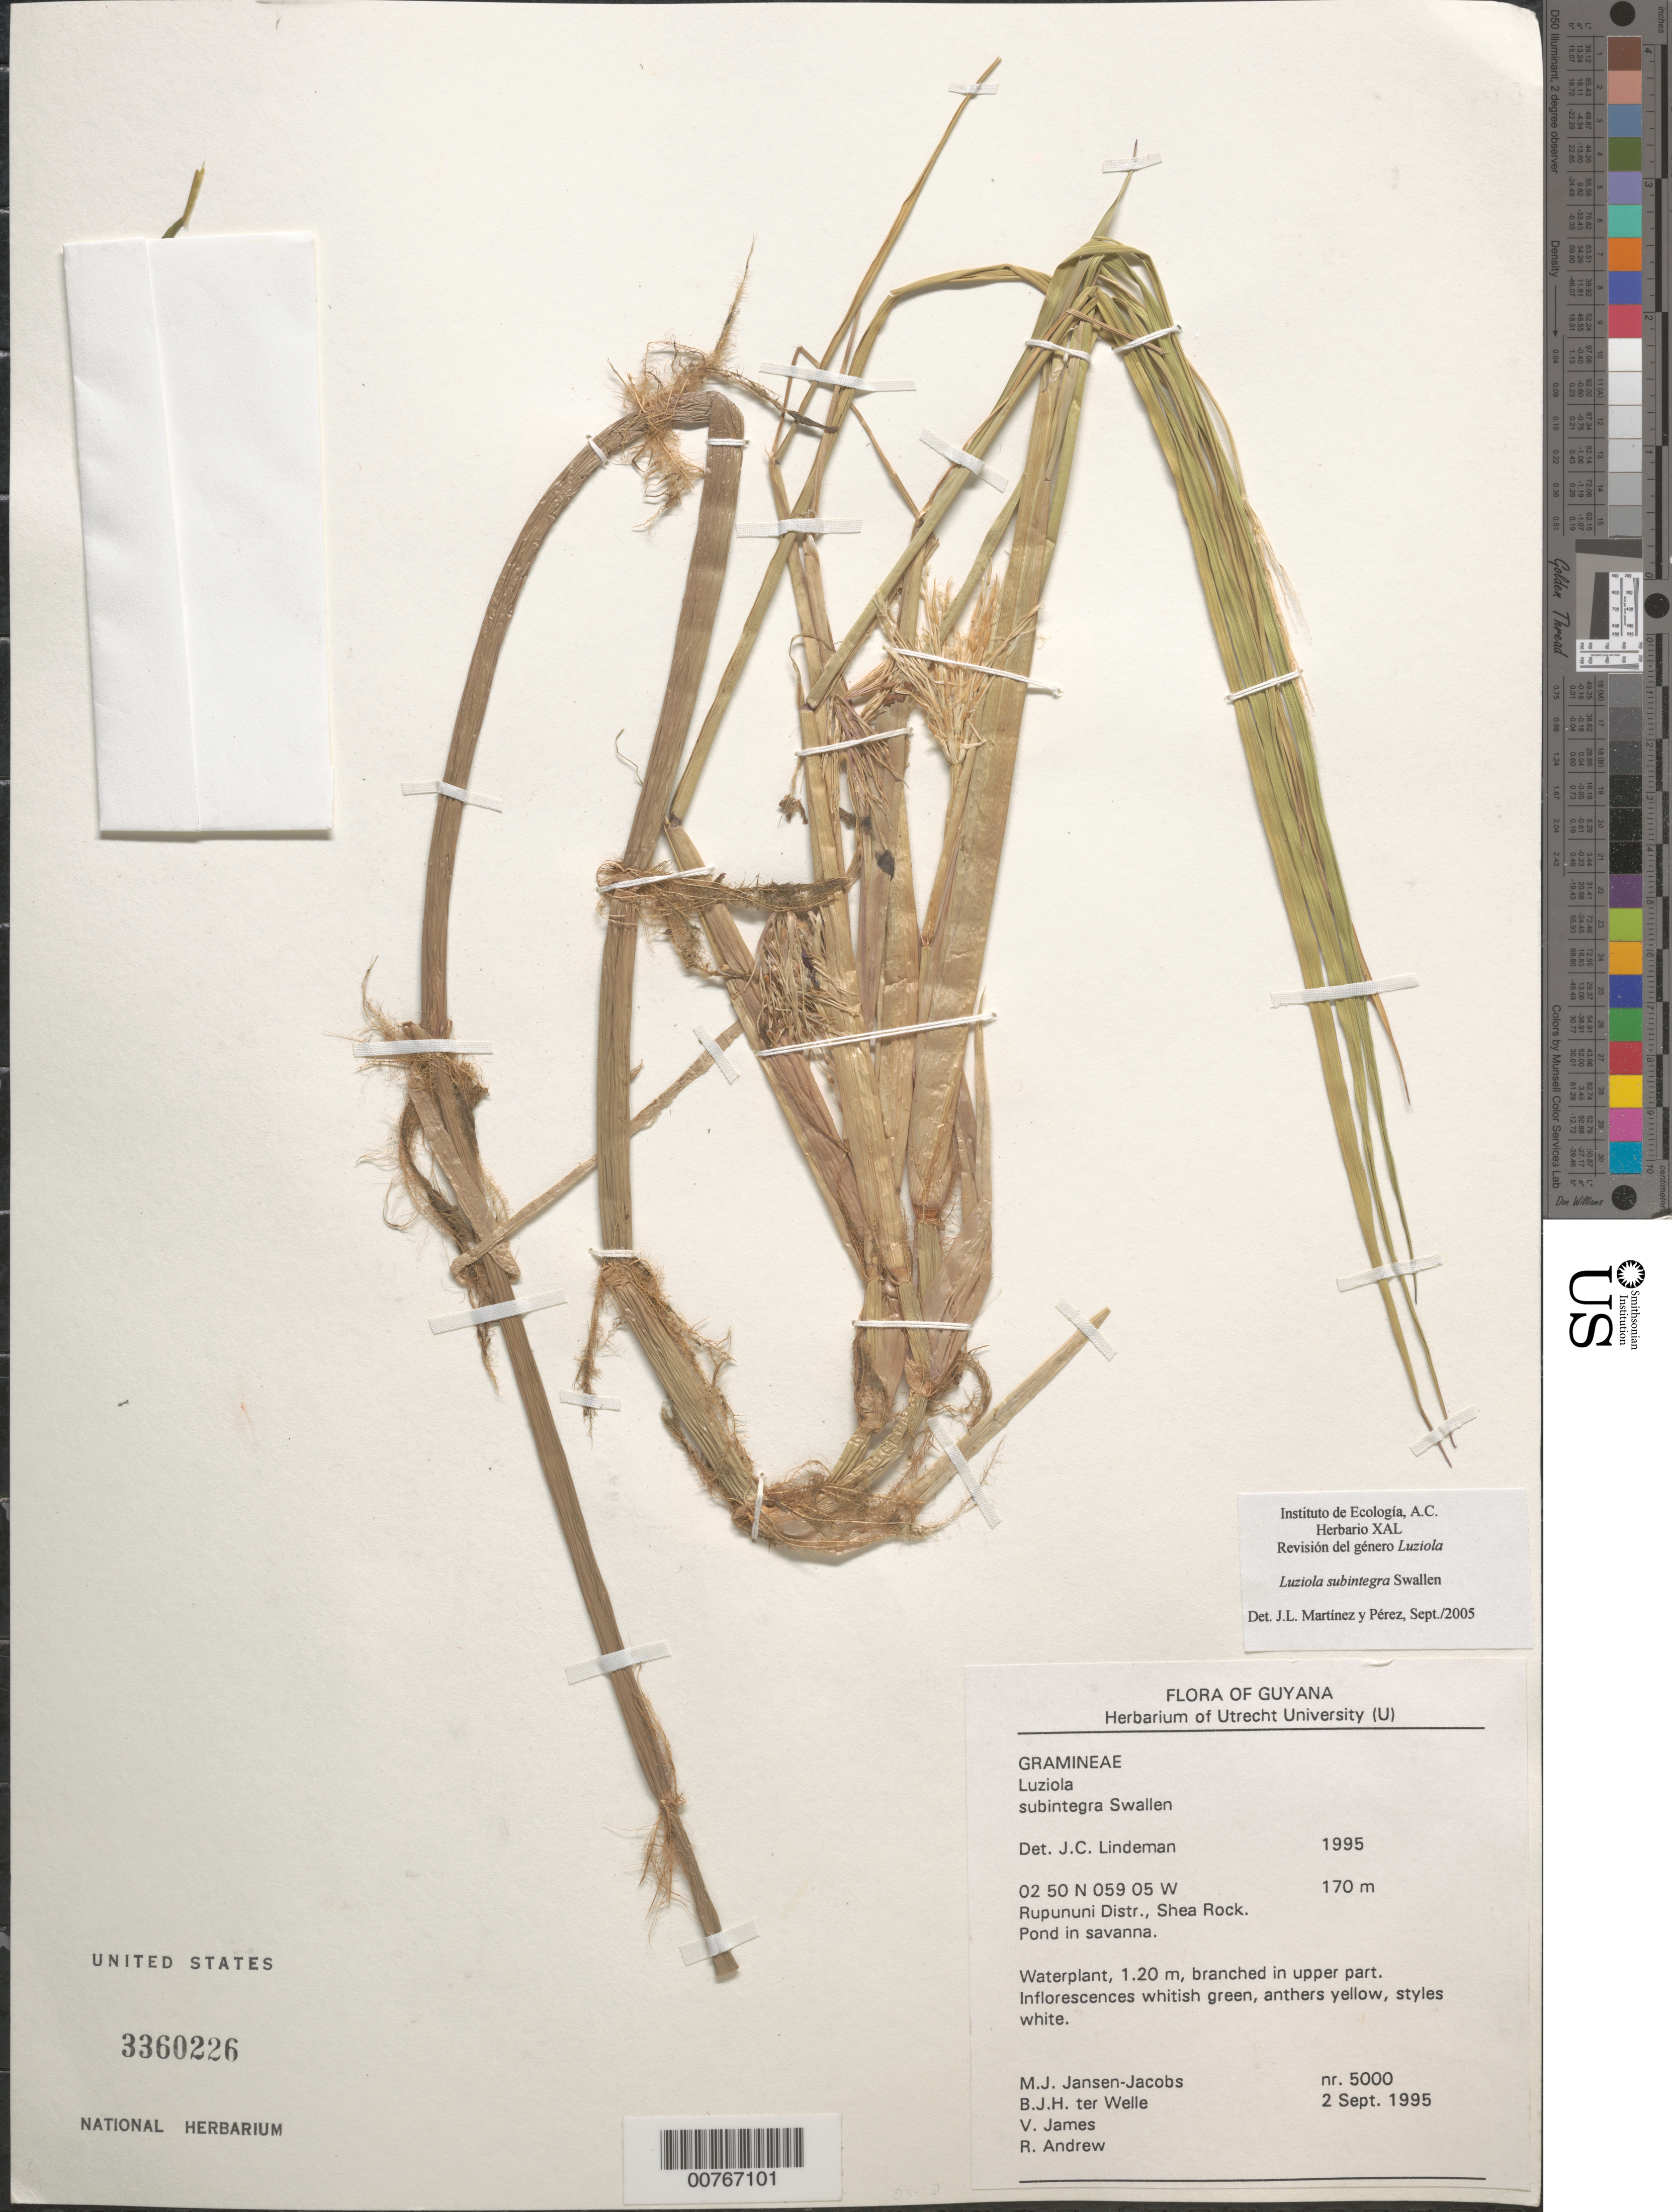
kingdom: Plantae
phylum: Tracheophyta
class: Liliopsida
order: Poales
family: Poaceae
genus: Luziola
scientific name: Luziola subintegra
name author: Swallen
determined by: Lindeman, J. C.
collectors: M. J. Jansen-Jacobs, B. Welle, V. James & R. Andrew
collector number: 5000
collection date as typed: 2-Sep-95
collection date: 1995-09-02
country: Guyana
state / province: U. Takutu-U. Essequibo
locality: Shea Rock, Rupununi Dist.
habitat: Pond in savanna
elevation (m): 170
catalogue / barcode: US 3360226